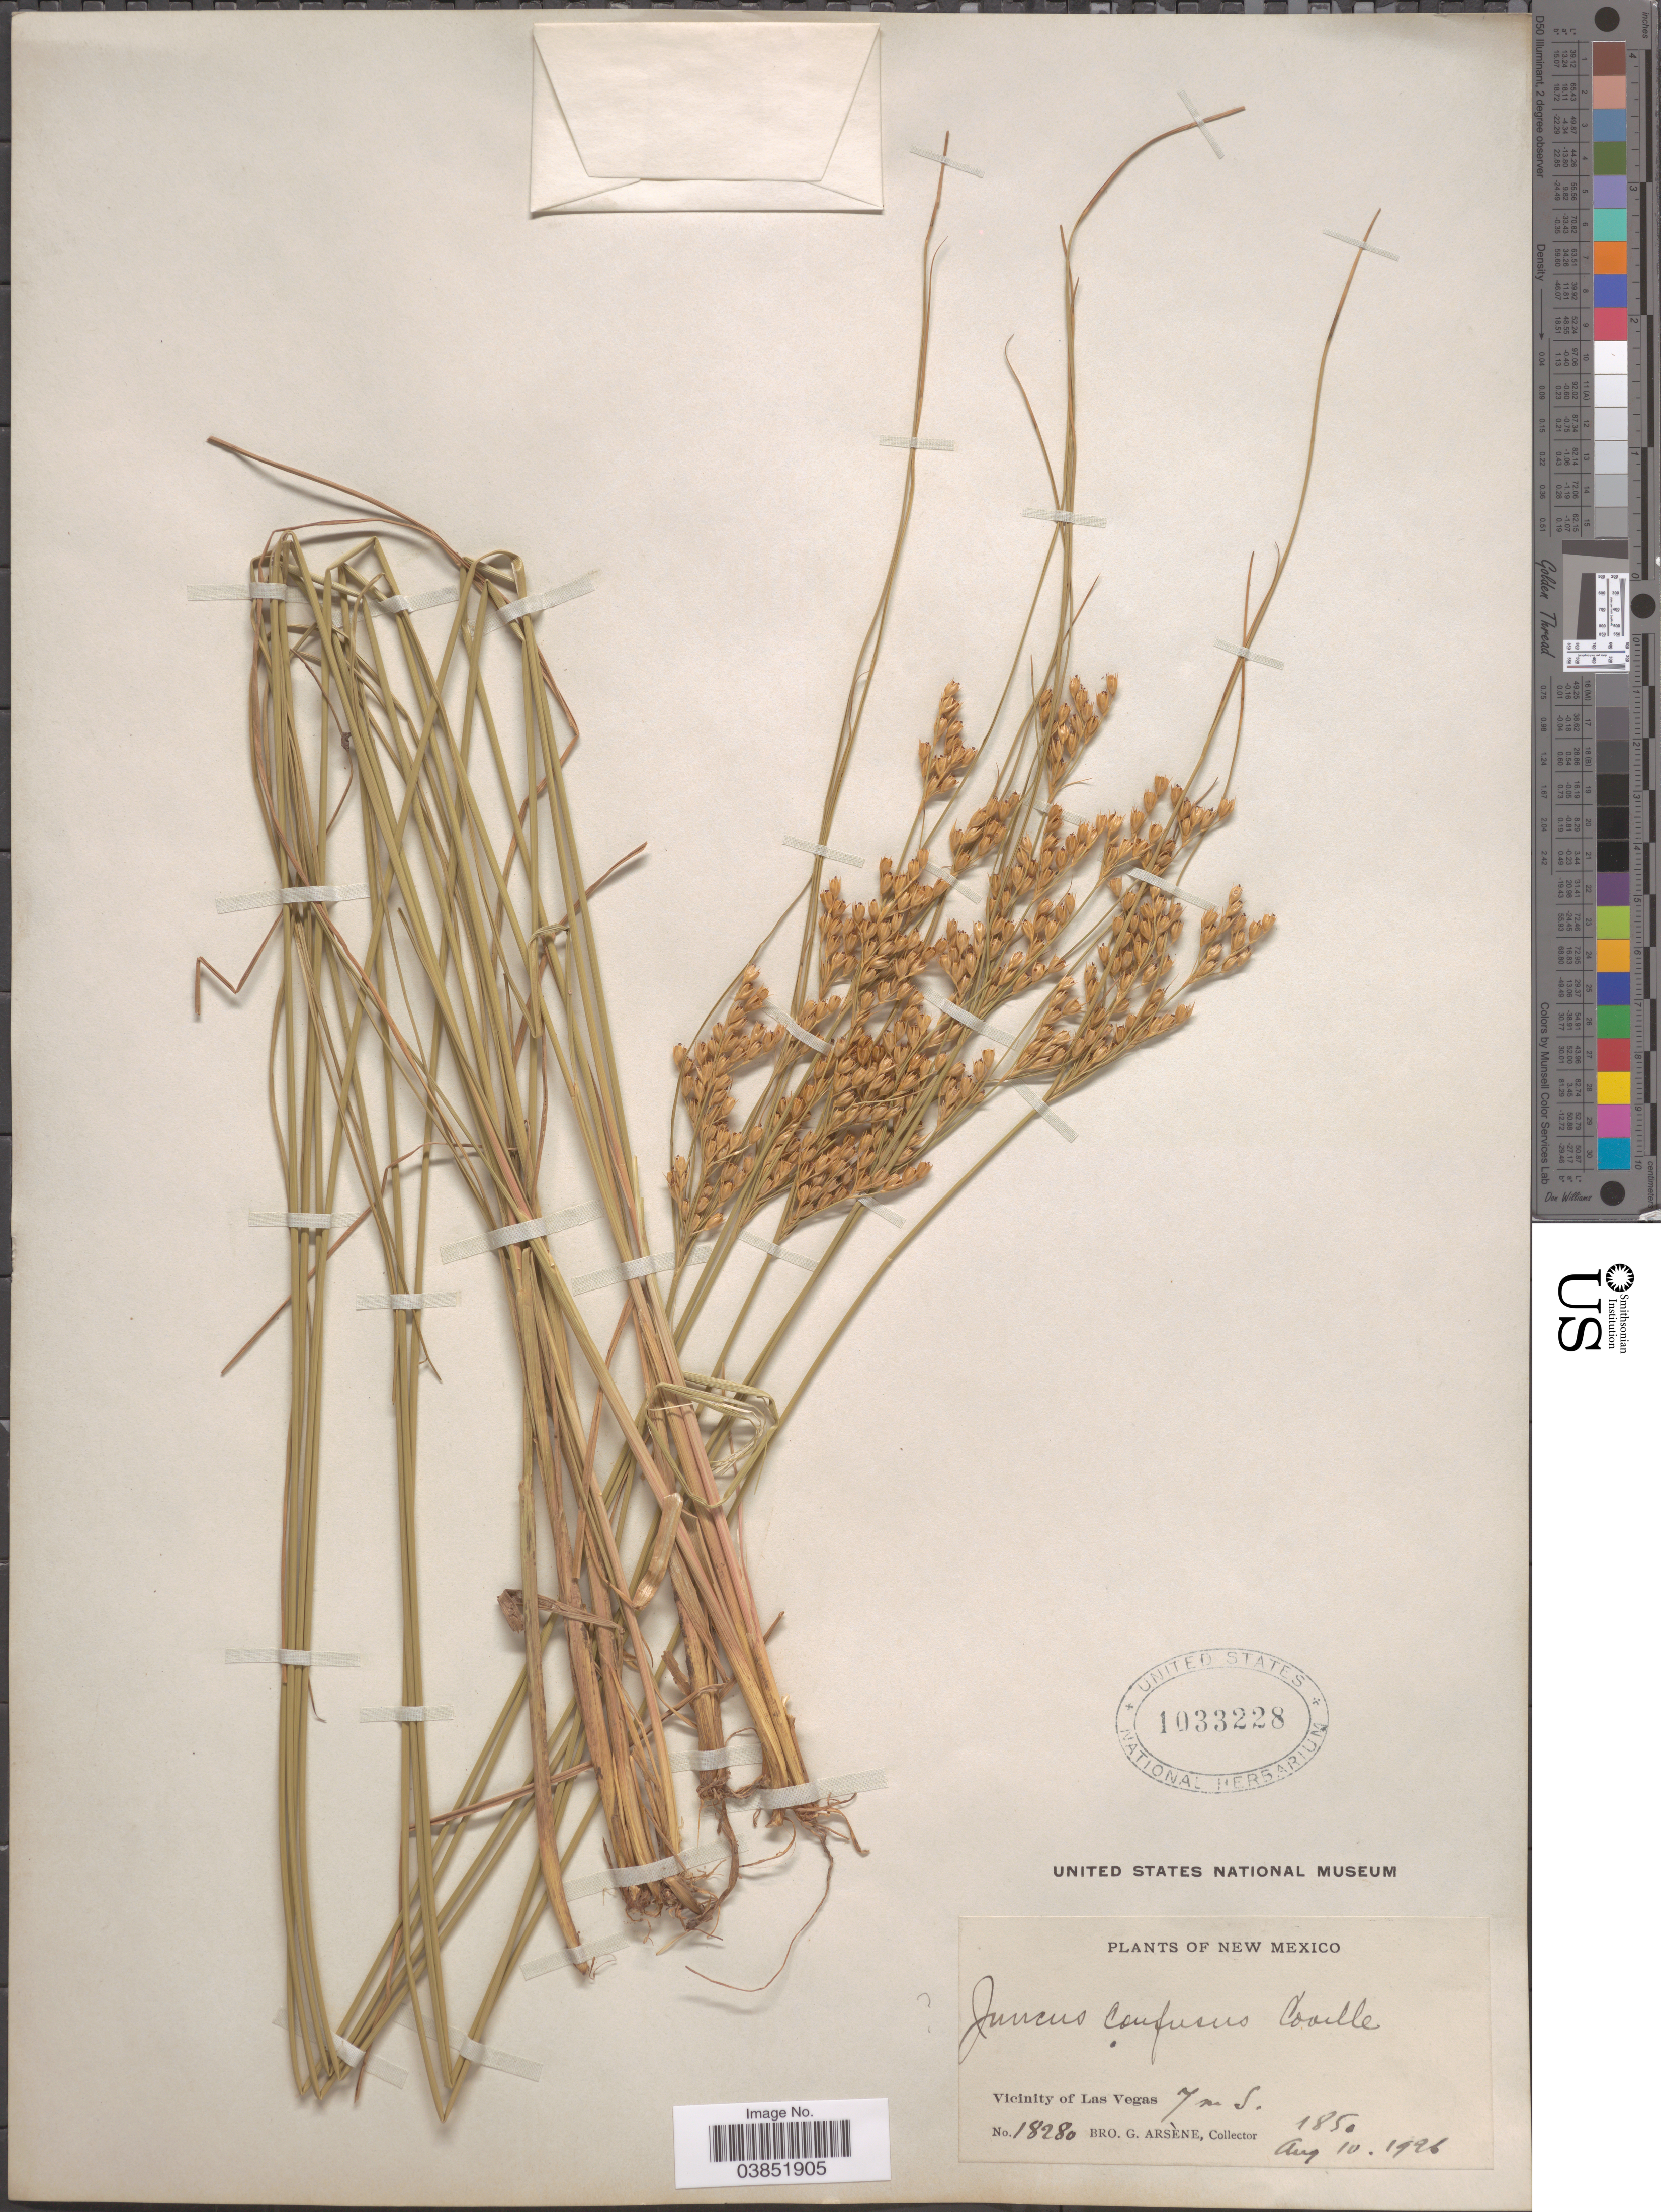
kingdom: Plantae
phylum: Tracheophyta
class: Liliopsida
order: Poales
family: Juncaceae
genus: Juncus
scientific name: Juncus confusus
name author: Coville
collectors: Bro. G. Arsène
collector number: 18280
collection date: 1996-08-10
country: United States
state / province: New Mexico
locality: Vicinity of Las Vegas. 7 m S.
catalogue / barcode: US 1033228